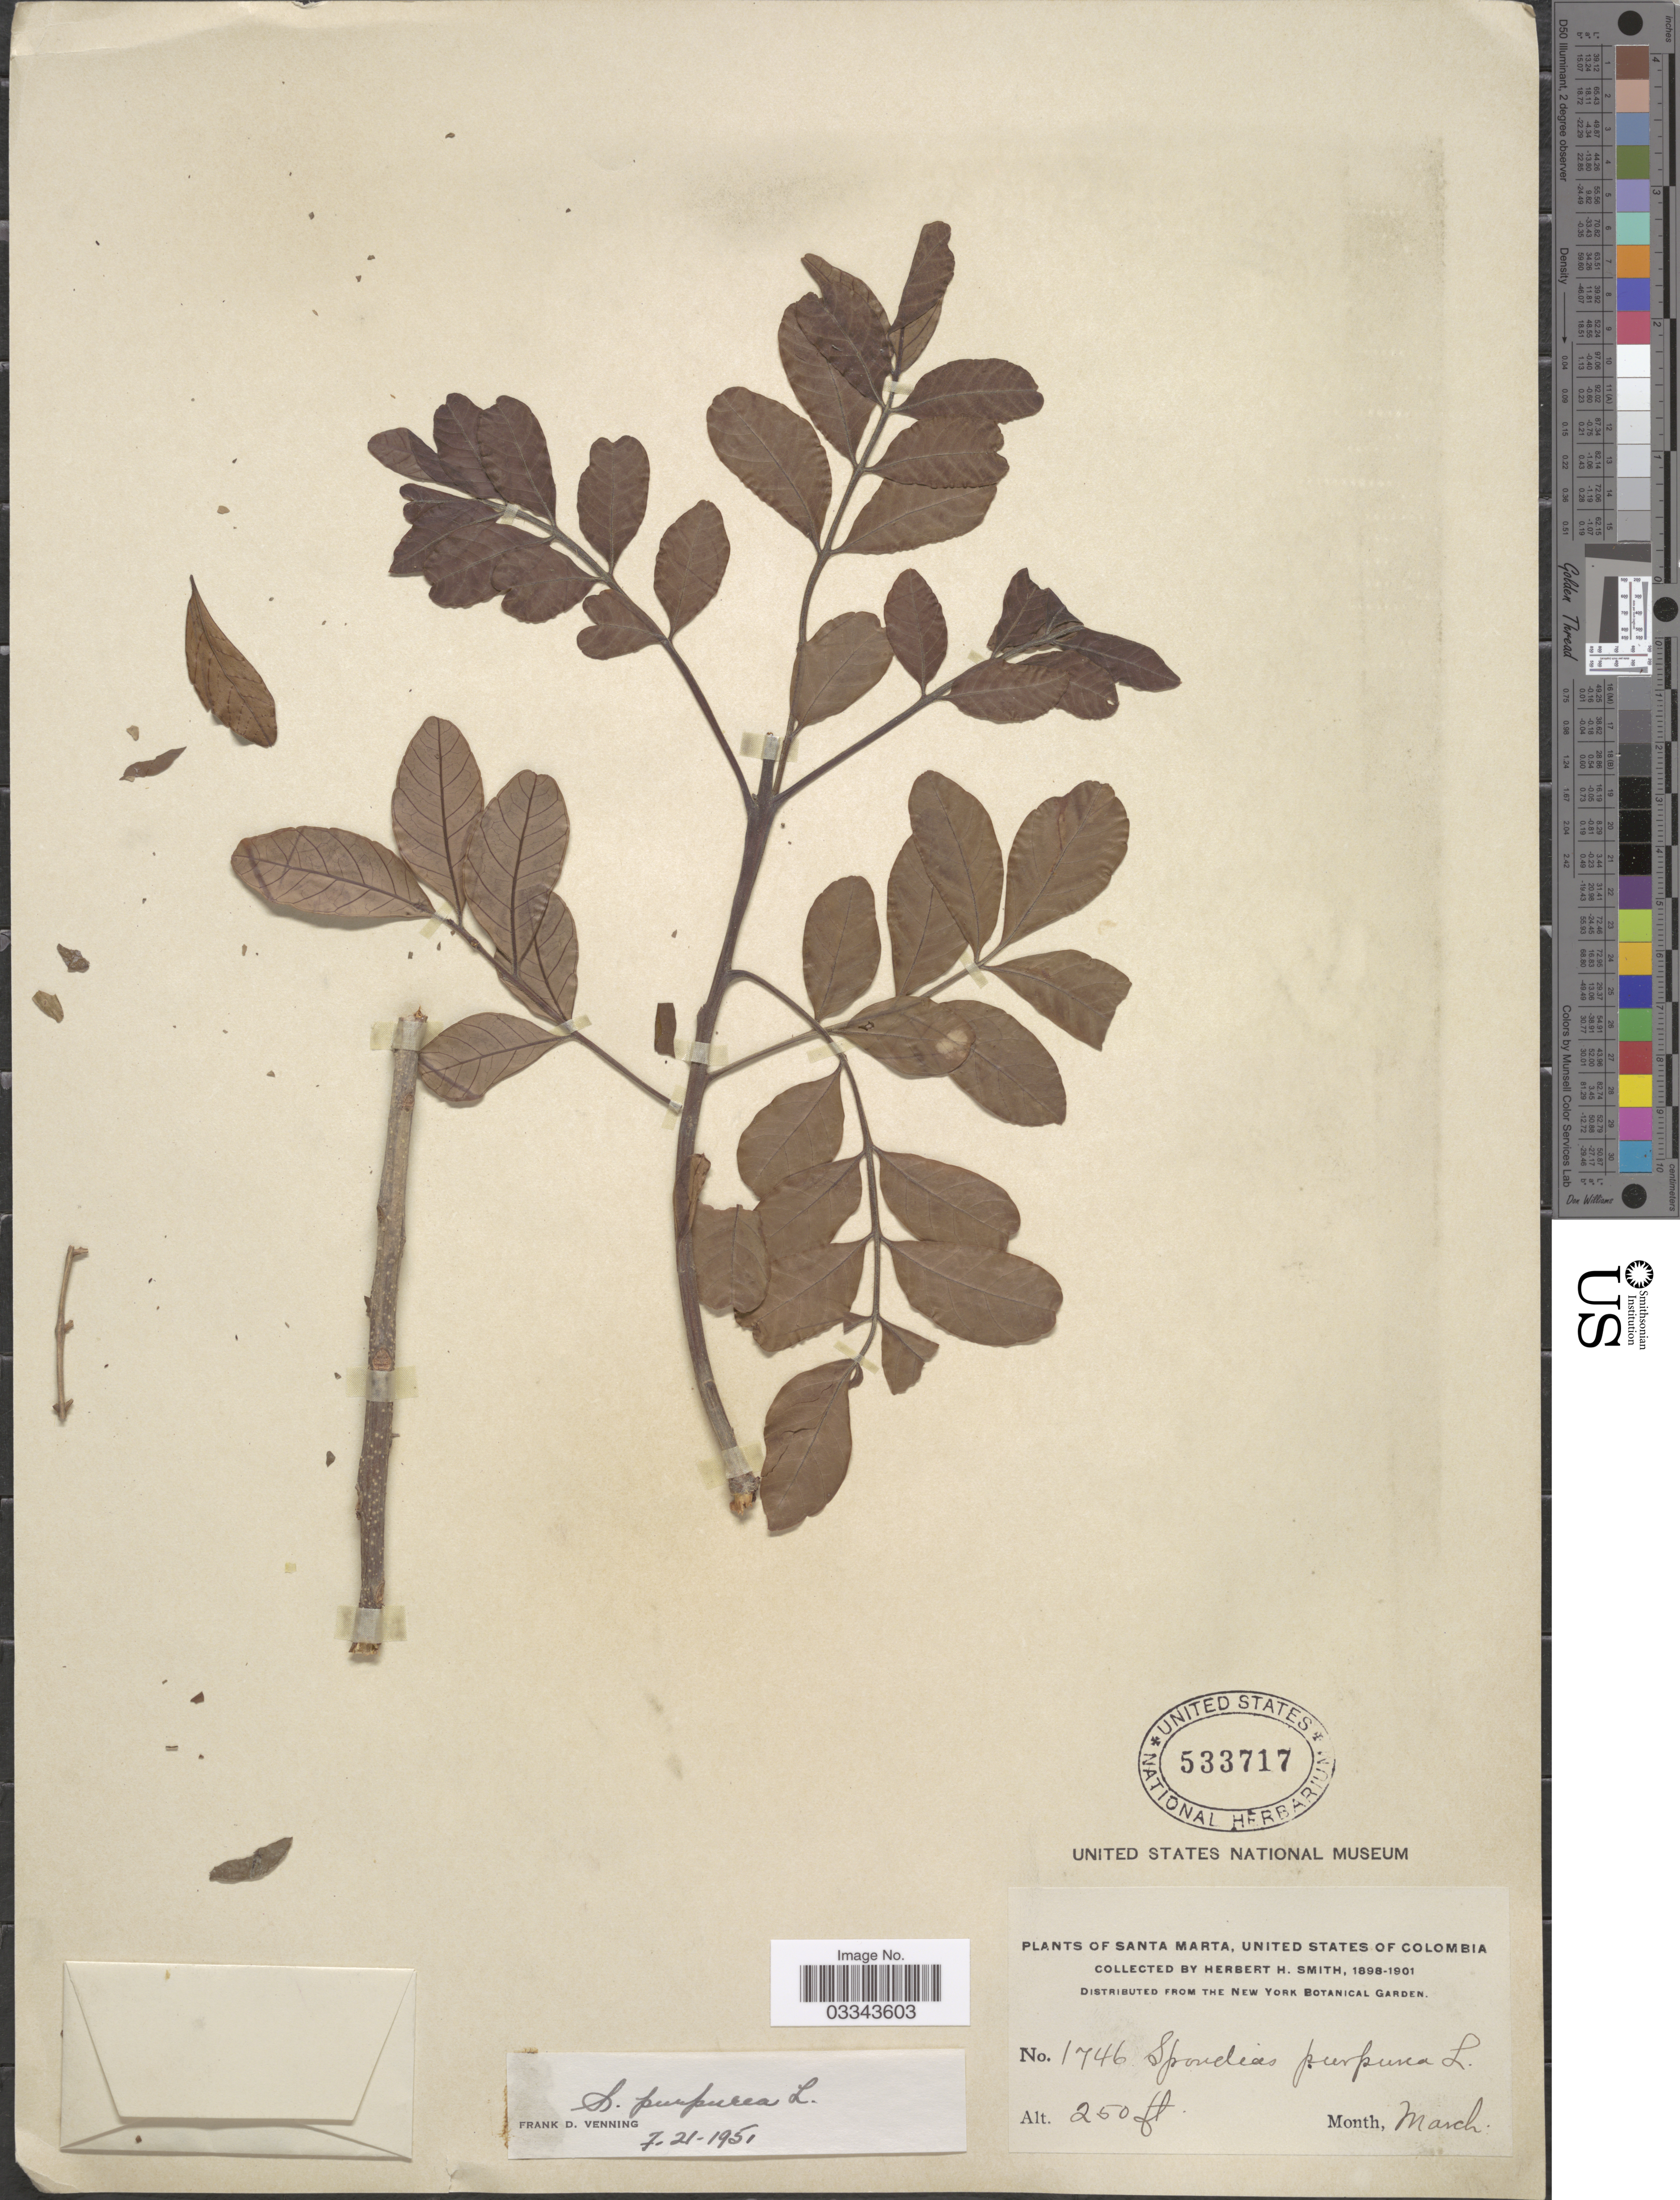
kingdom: Plantae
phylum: Tracheophyta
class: Magnoliopsida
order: Sapindales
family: Anacardiaceae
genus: Spondias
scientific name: Spondias purpurea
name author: L.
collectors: Herbert H. Smith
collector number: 1746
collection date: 1898-03/1901-03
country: Colombia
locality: Santa Marta, United States of Colombia.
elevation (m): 76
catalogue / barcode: US 533717